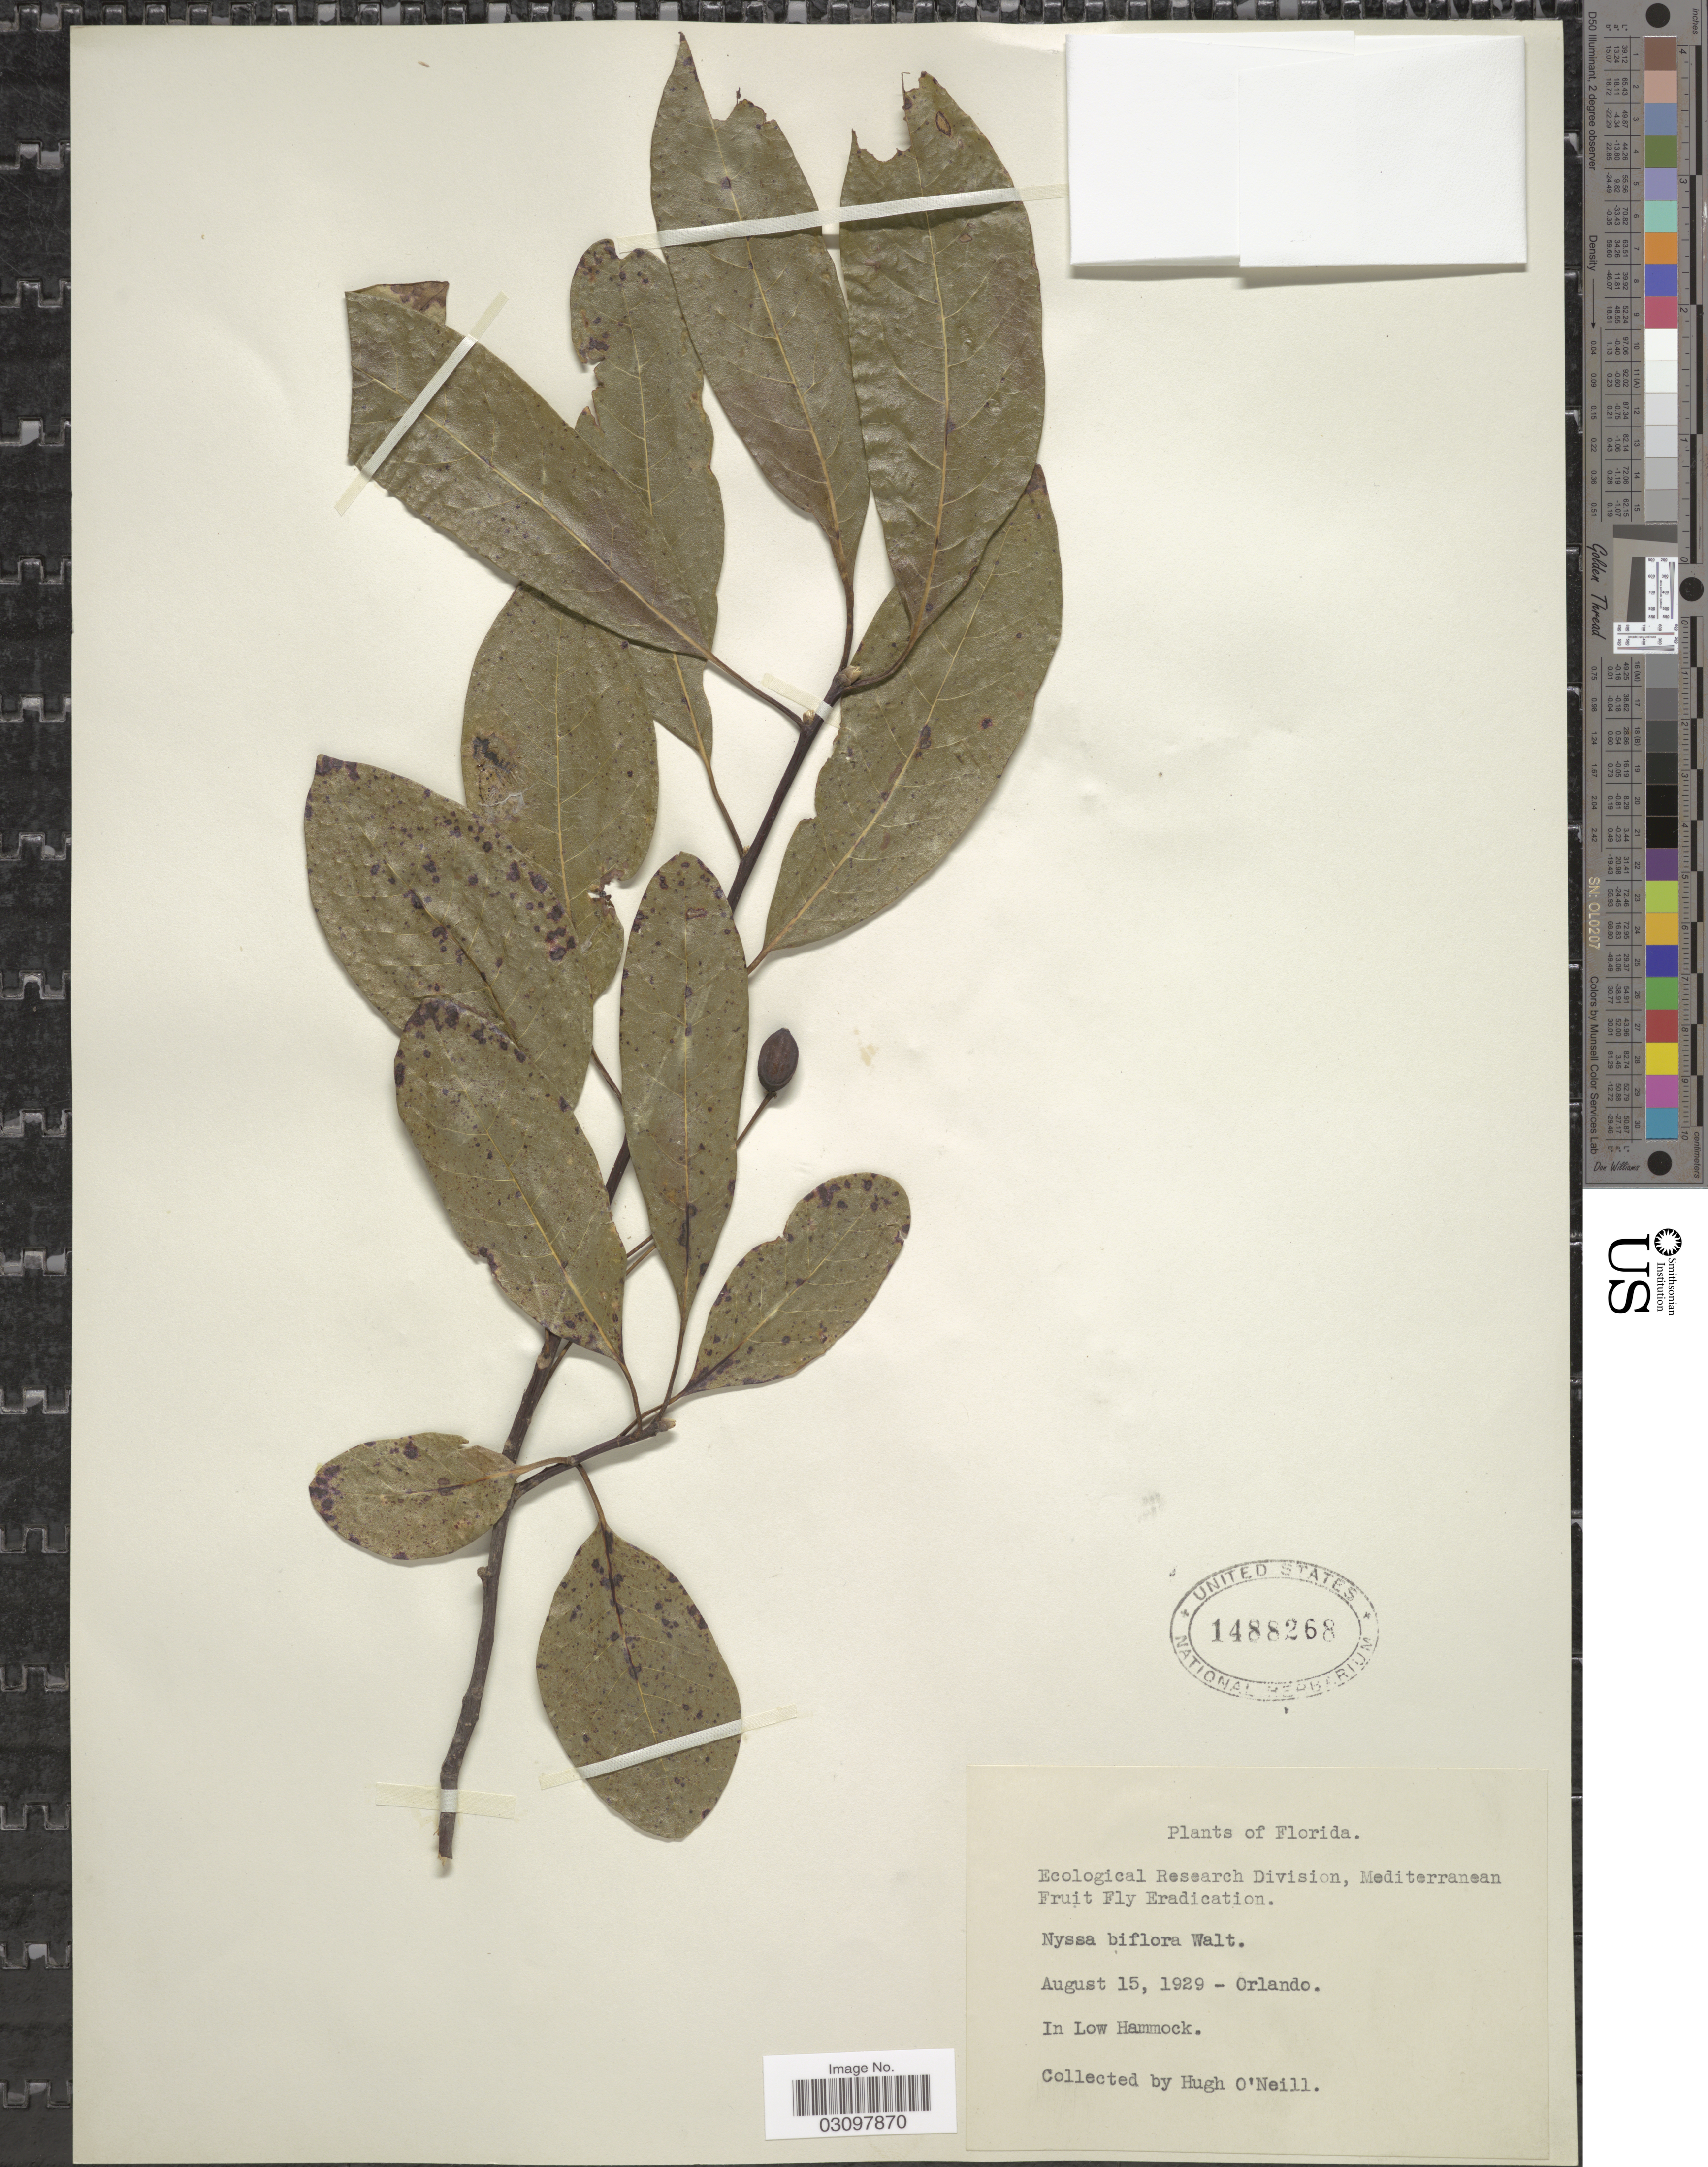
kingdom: Plantae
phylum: Tracheophyta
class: Magnoliopsida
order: Cornales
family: Nyssaceae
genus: Nyssa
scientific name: Nyssa biflora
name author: Walter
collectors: H. O'Neill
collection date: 1929-08-15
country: United States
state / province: Florida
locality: Orlando. In Low Hammock.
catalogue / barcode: US 1488268